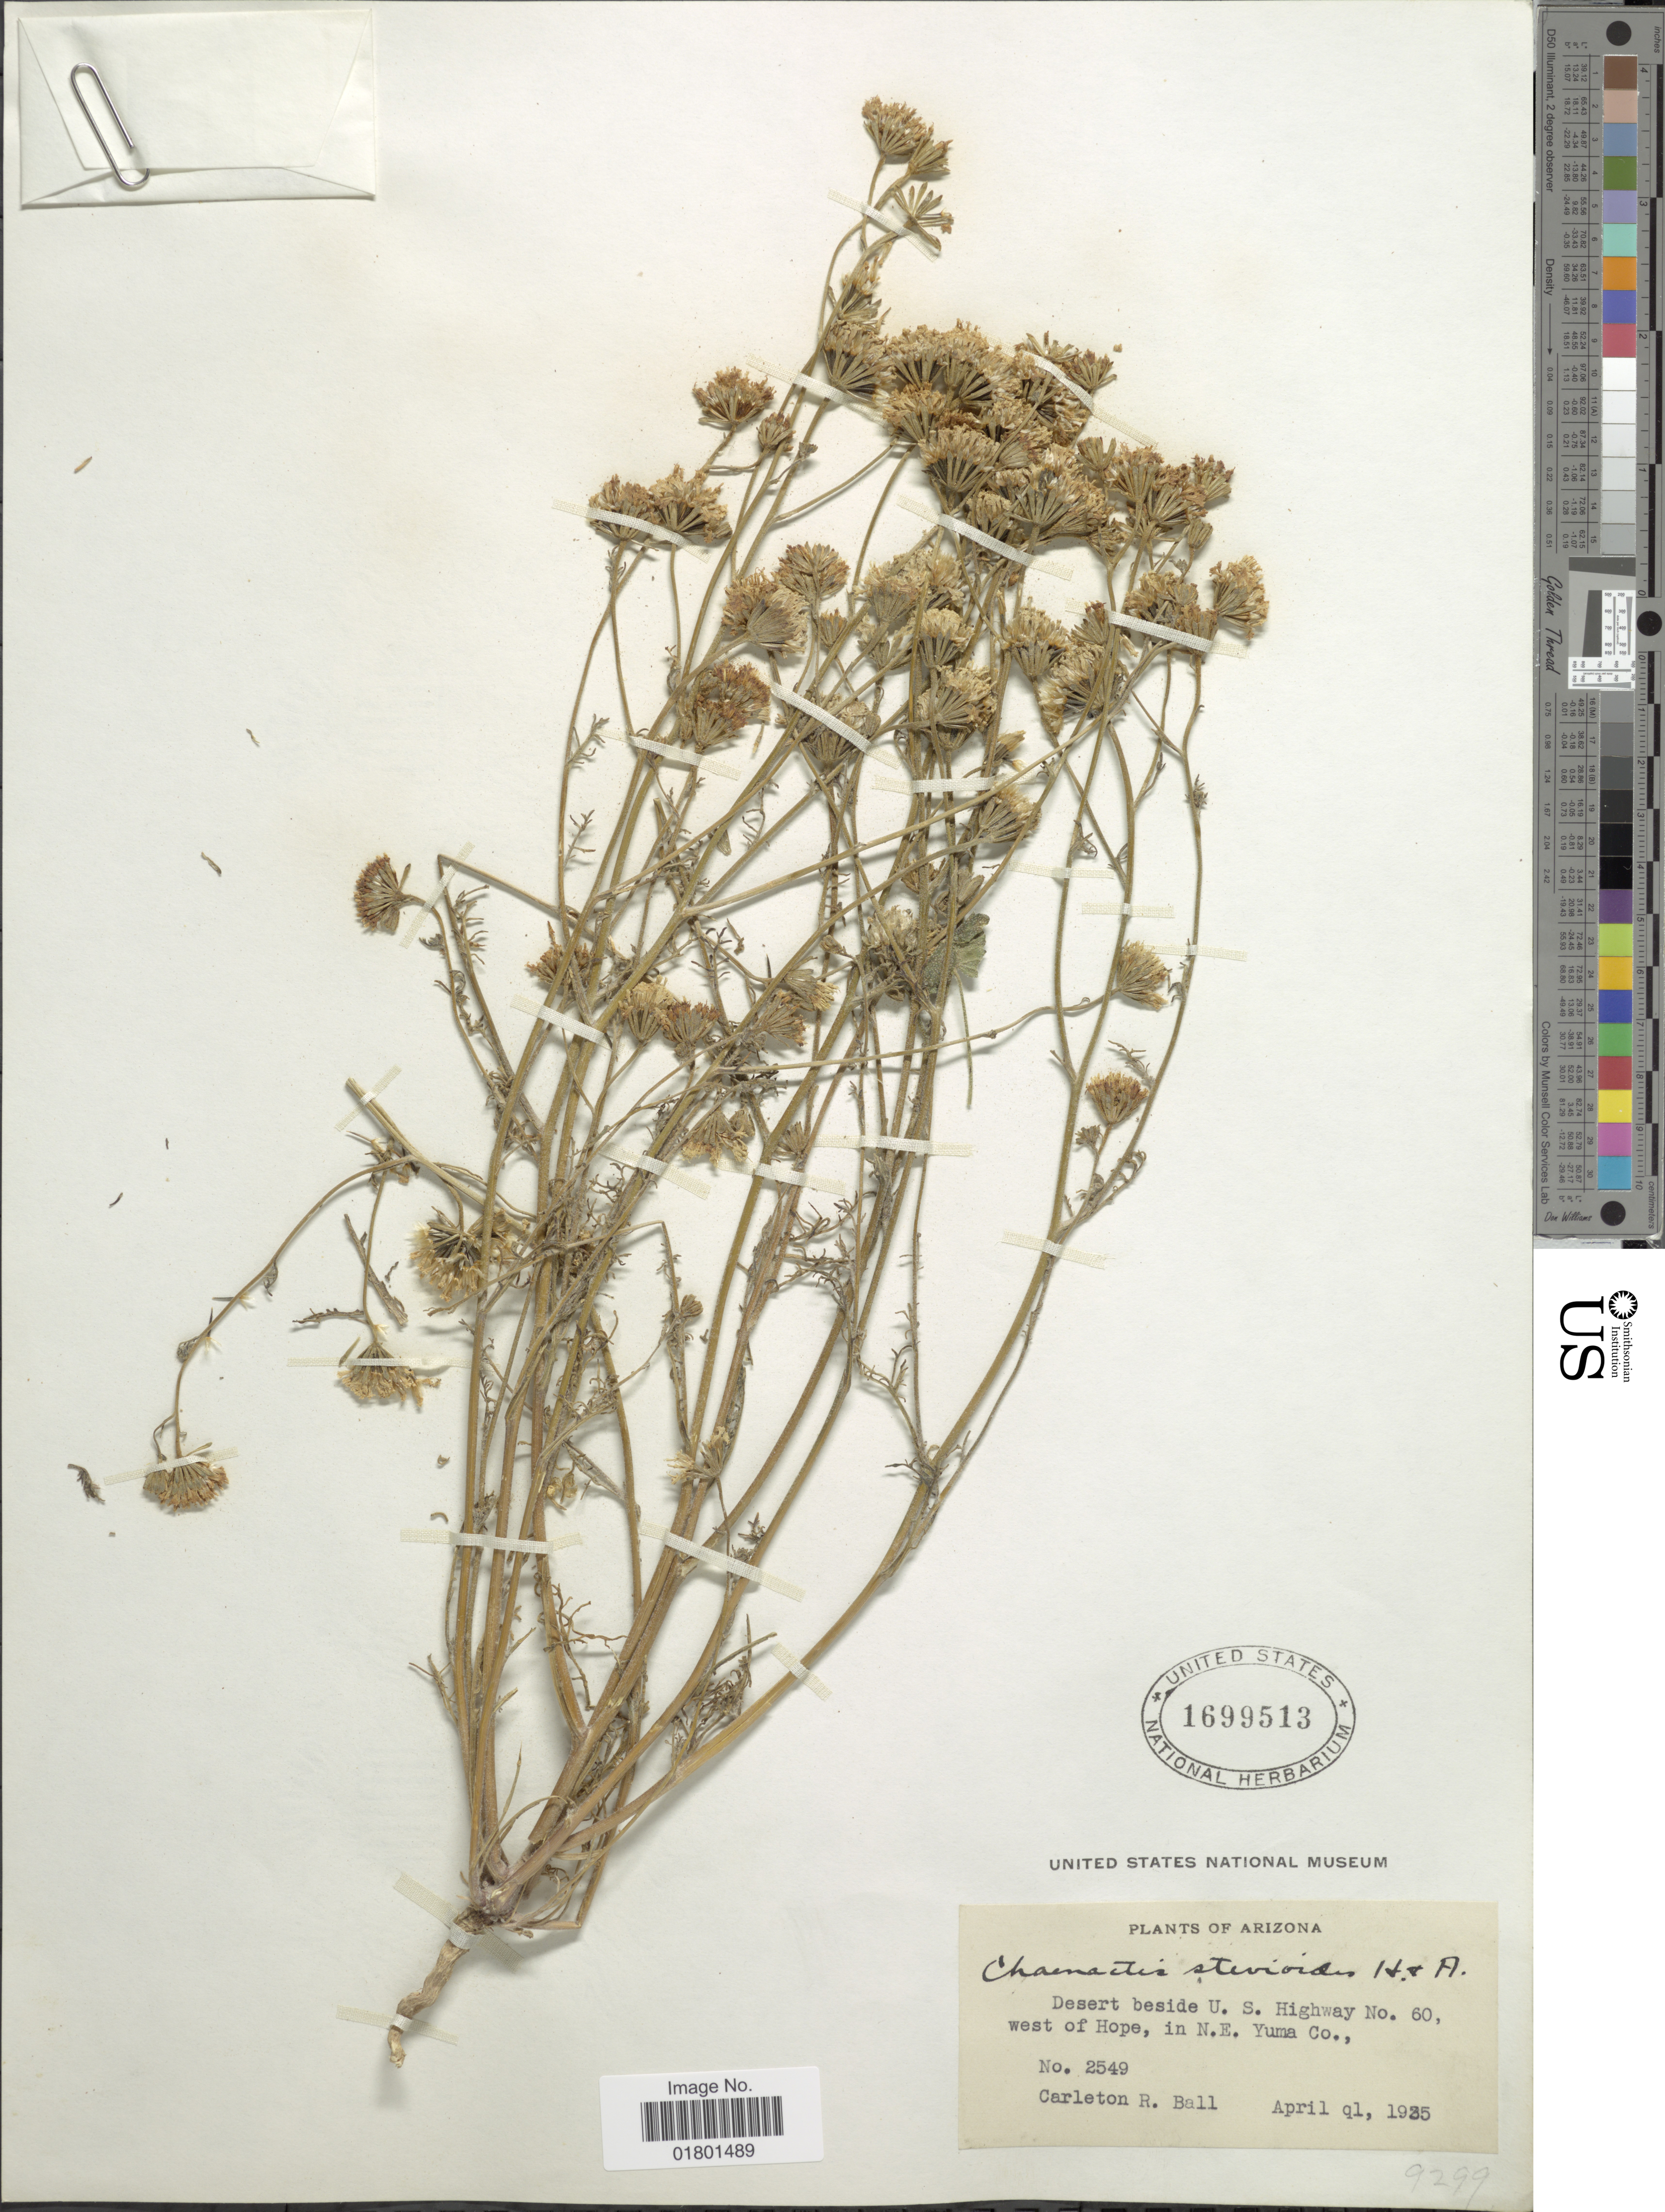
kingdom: Plantae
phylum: Tracheophyta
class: Magnoliopsida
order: Asterales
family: Asteraceae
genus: Chaenactis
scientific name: Chaenactis stevioides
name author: Hook. & Arn.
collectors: R. H. Ball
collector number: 60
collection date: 1935-04-01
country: United States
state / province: Arizona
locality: Desert beside U. S. Hihway No. 60, west of Hope, in N. E. Yuma Co.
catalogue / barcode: US 1699513